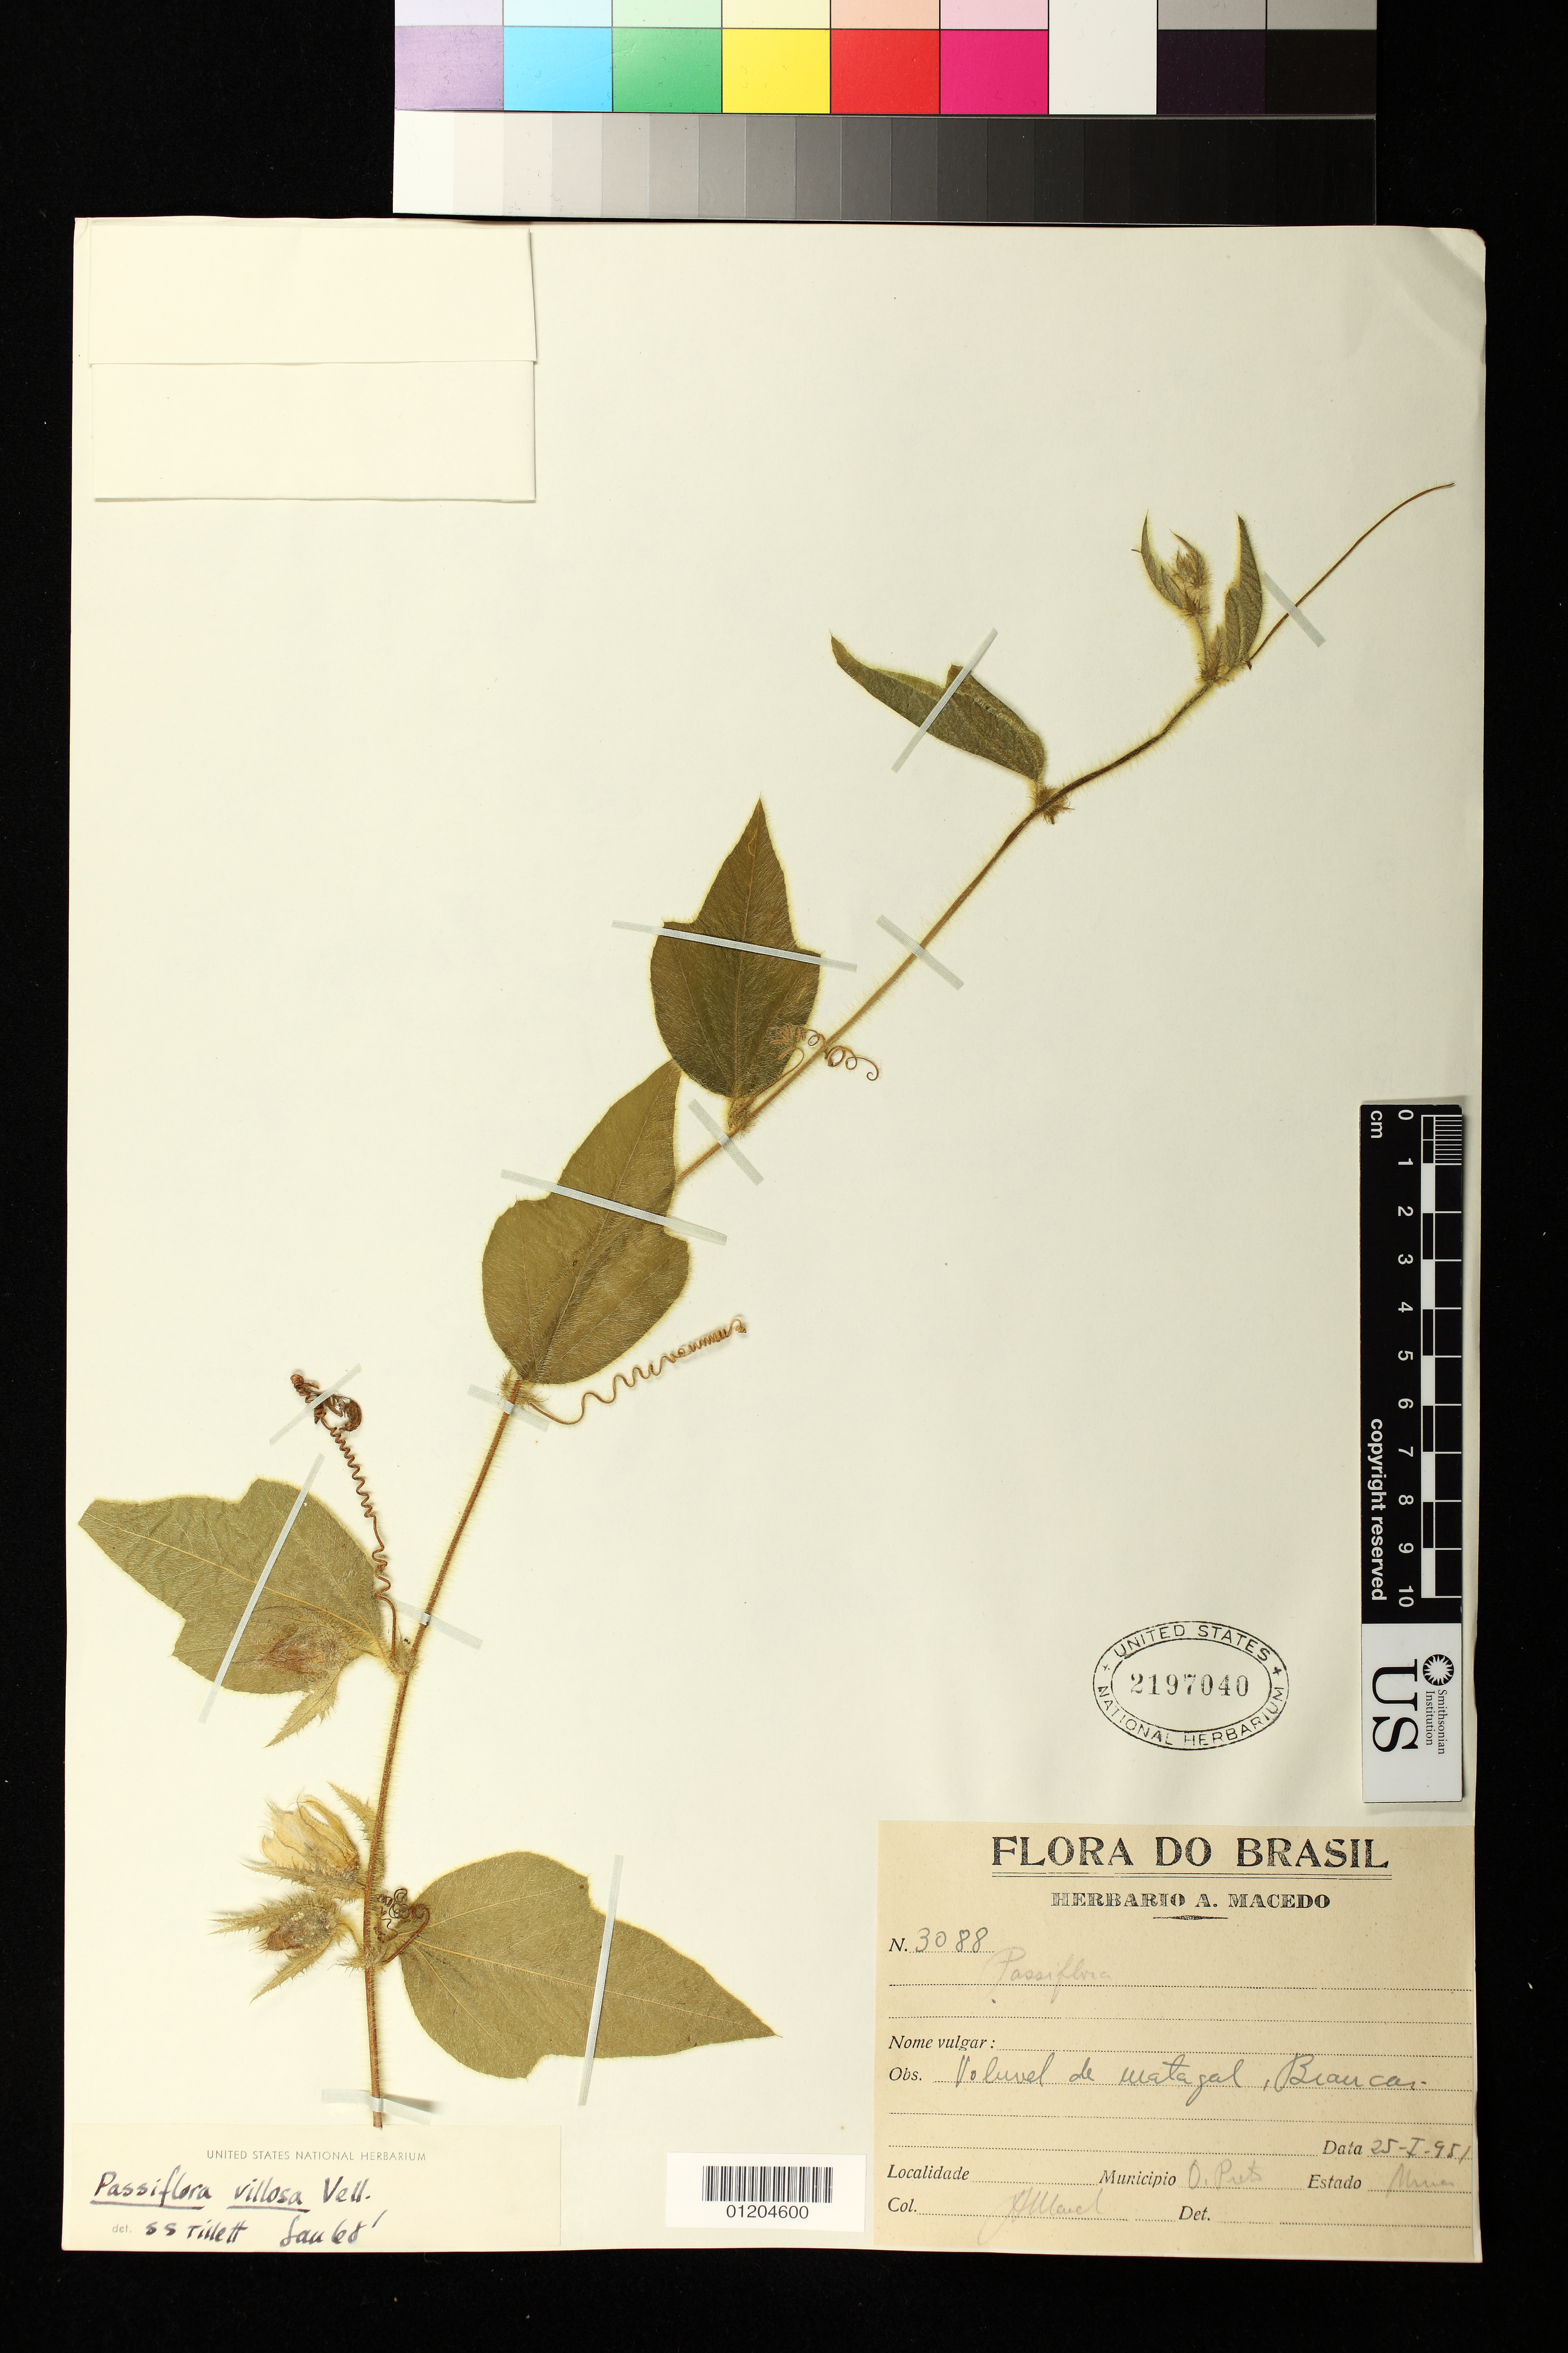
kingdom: Plantae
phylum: Tracheophyta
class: Magnoliopsida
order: Malpighiales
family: Passifloraceae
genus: Passiflora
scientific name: Passiflora villosa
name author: Vell.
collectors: A. Macedo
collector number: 3088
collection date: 1951-01-25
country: Brazil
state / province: Minas Gerais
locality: O. Preto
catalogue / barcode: US 2197040